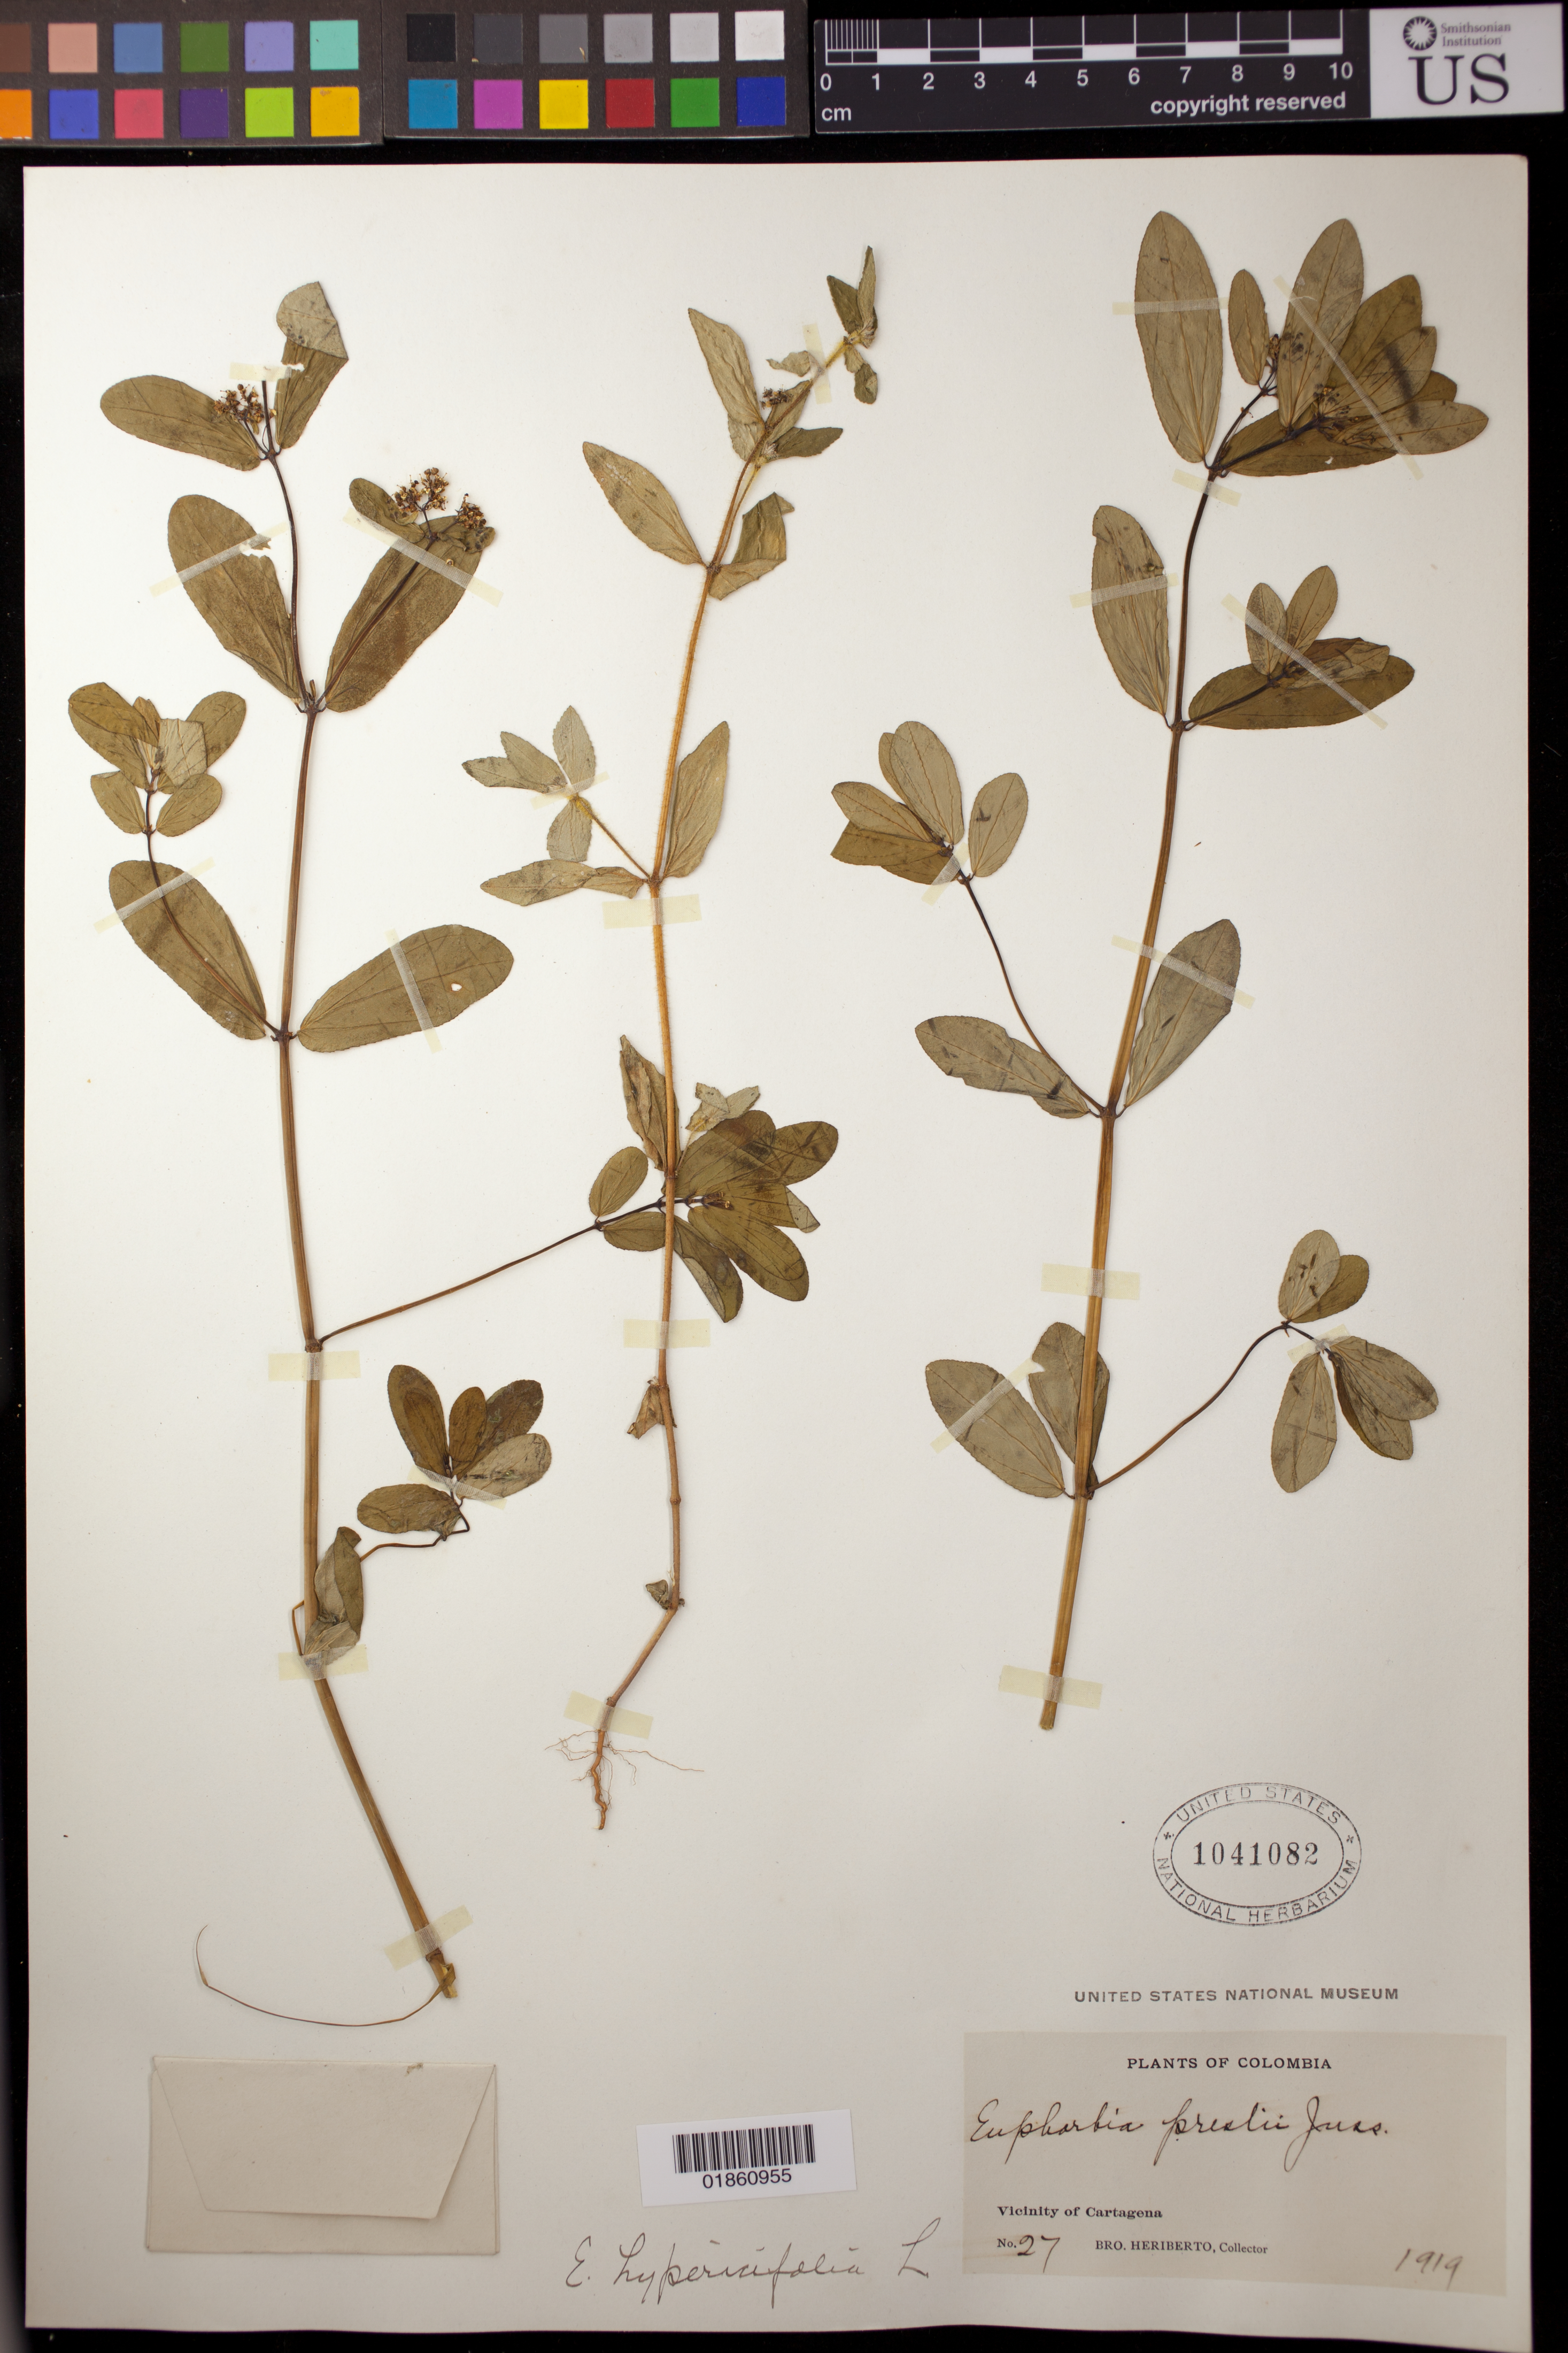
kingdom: Plantae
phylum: Tracheophyta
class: Magnoliopsida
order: Malpighiales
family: Euphorbiaceae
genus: Euphorbia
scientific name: Euphorbia hypericifolia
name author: L.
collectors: B. Heriberto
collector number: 27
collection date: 1919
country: Colombia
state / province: Bolívar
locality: Vicinity of Cartagena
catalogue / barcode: US 1041082